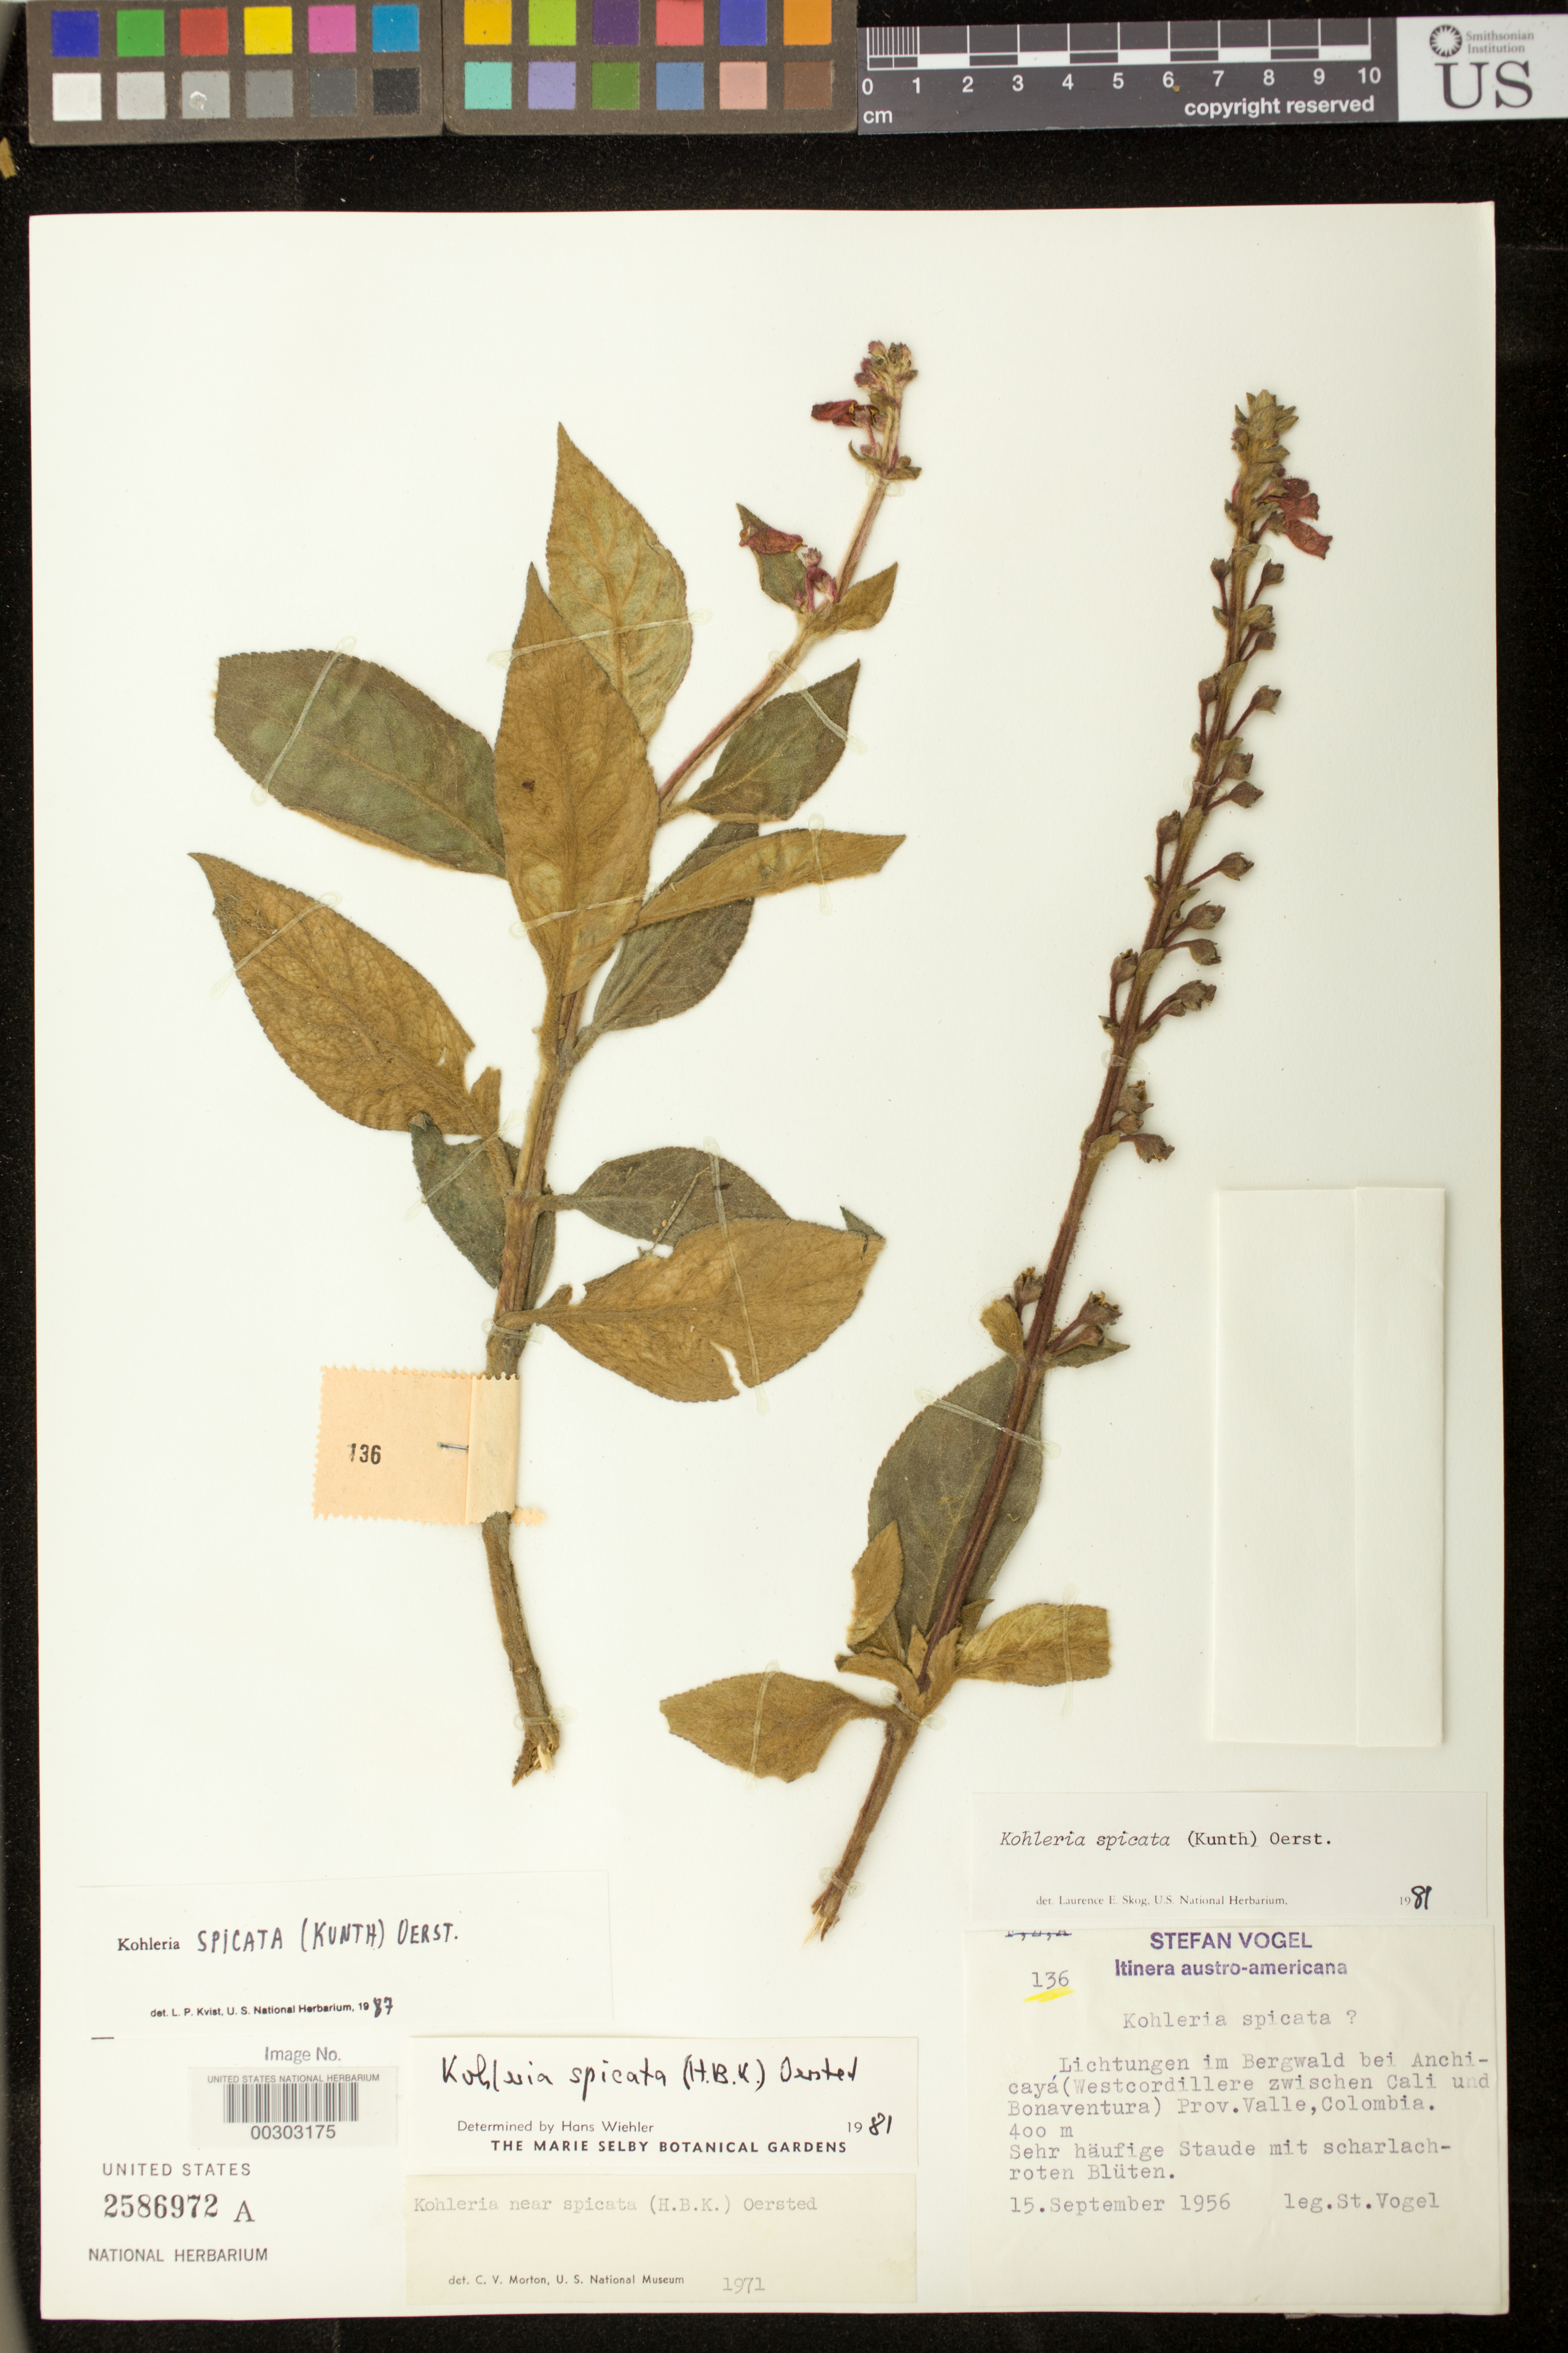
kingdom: Plantae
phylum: Tracheophyta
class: Magnoliopsida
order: Lamiales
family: Gesneriaceae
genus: Kohleria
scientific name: Kohleria spicata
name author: (Kunth) Oerst.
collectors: S. Vogel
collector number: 136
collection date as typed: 15 Sep 1956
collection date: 1956-09-15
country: Colombia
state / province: Valle del Cauca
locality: By Anchicaya (western cordillera between Cali and Bonaventura)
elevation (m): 400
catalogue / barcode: US 2586972A